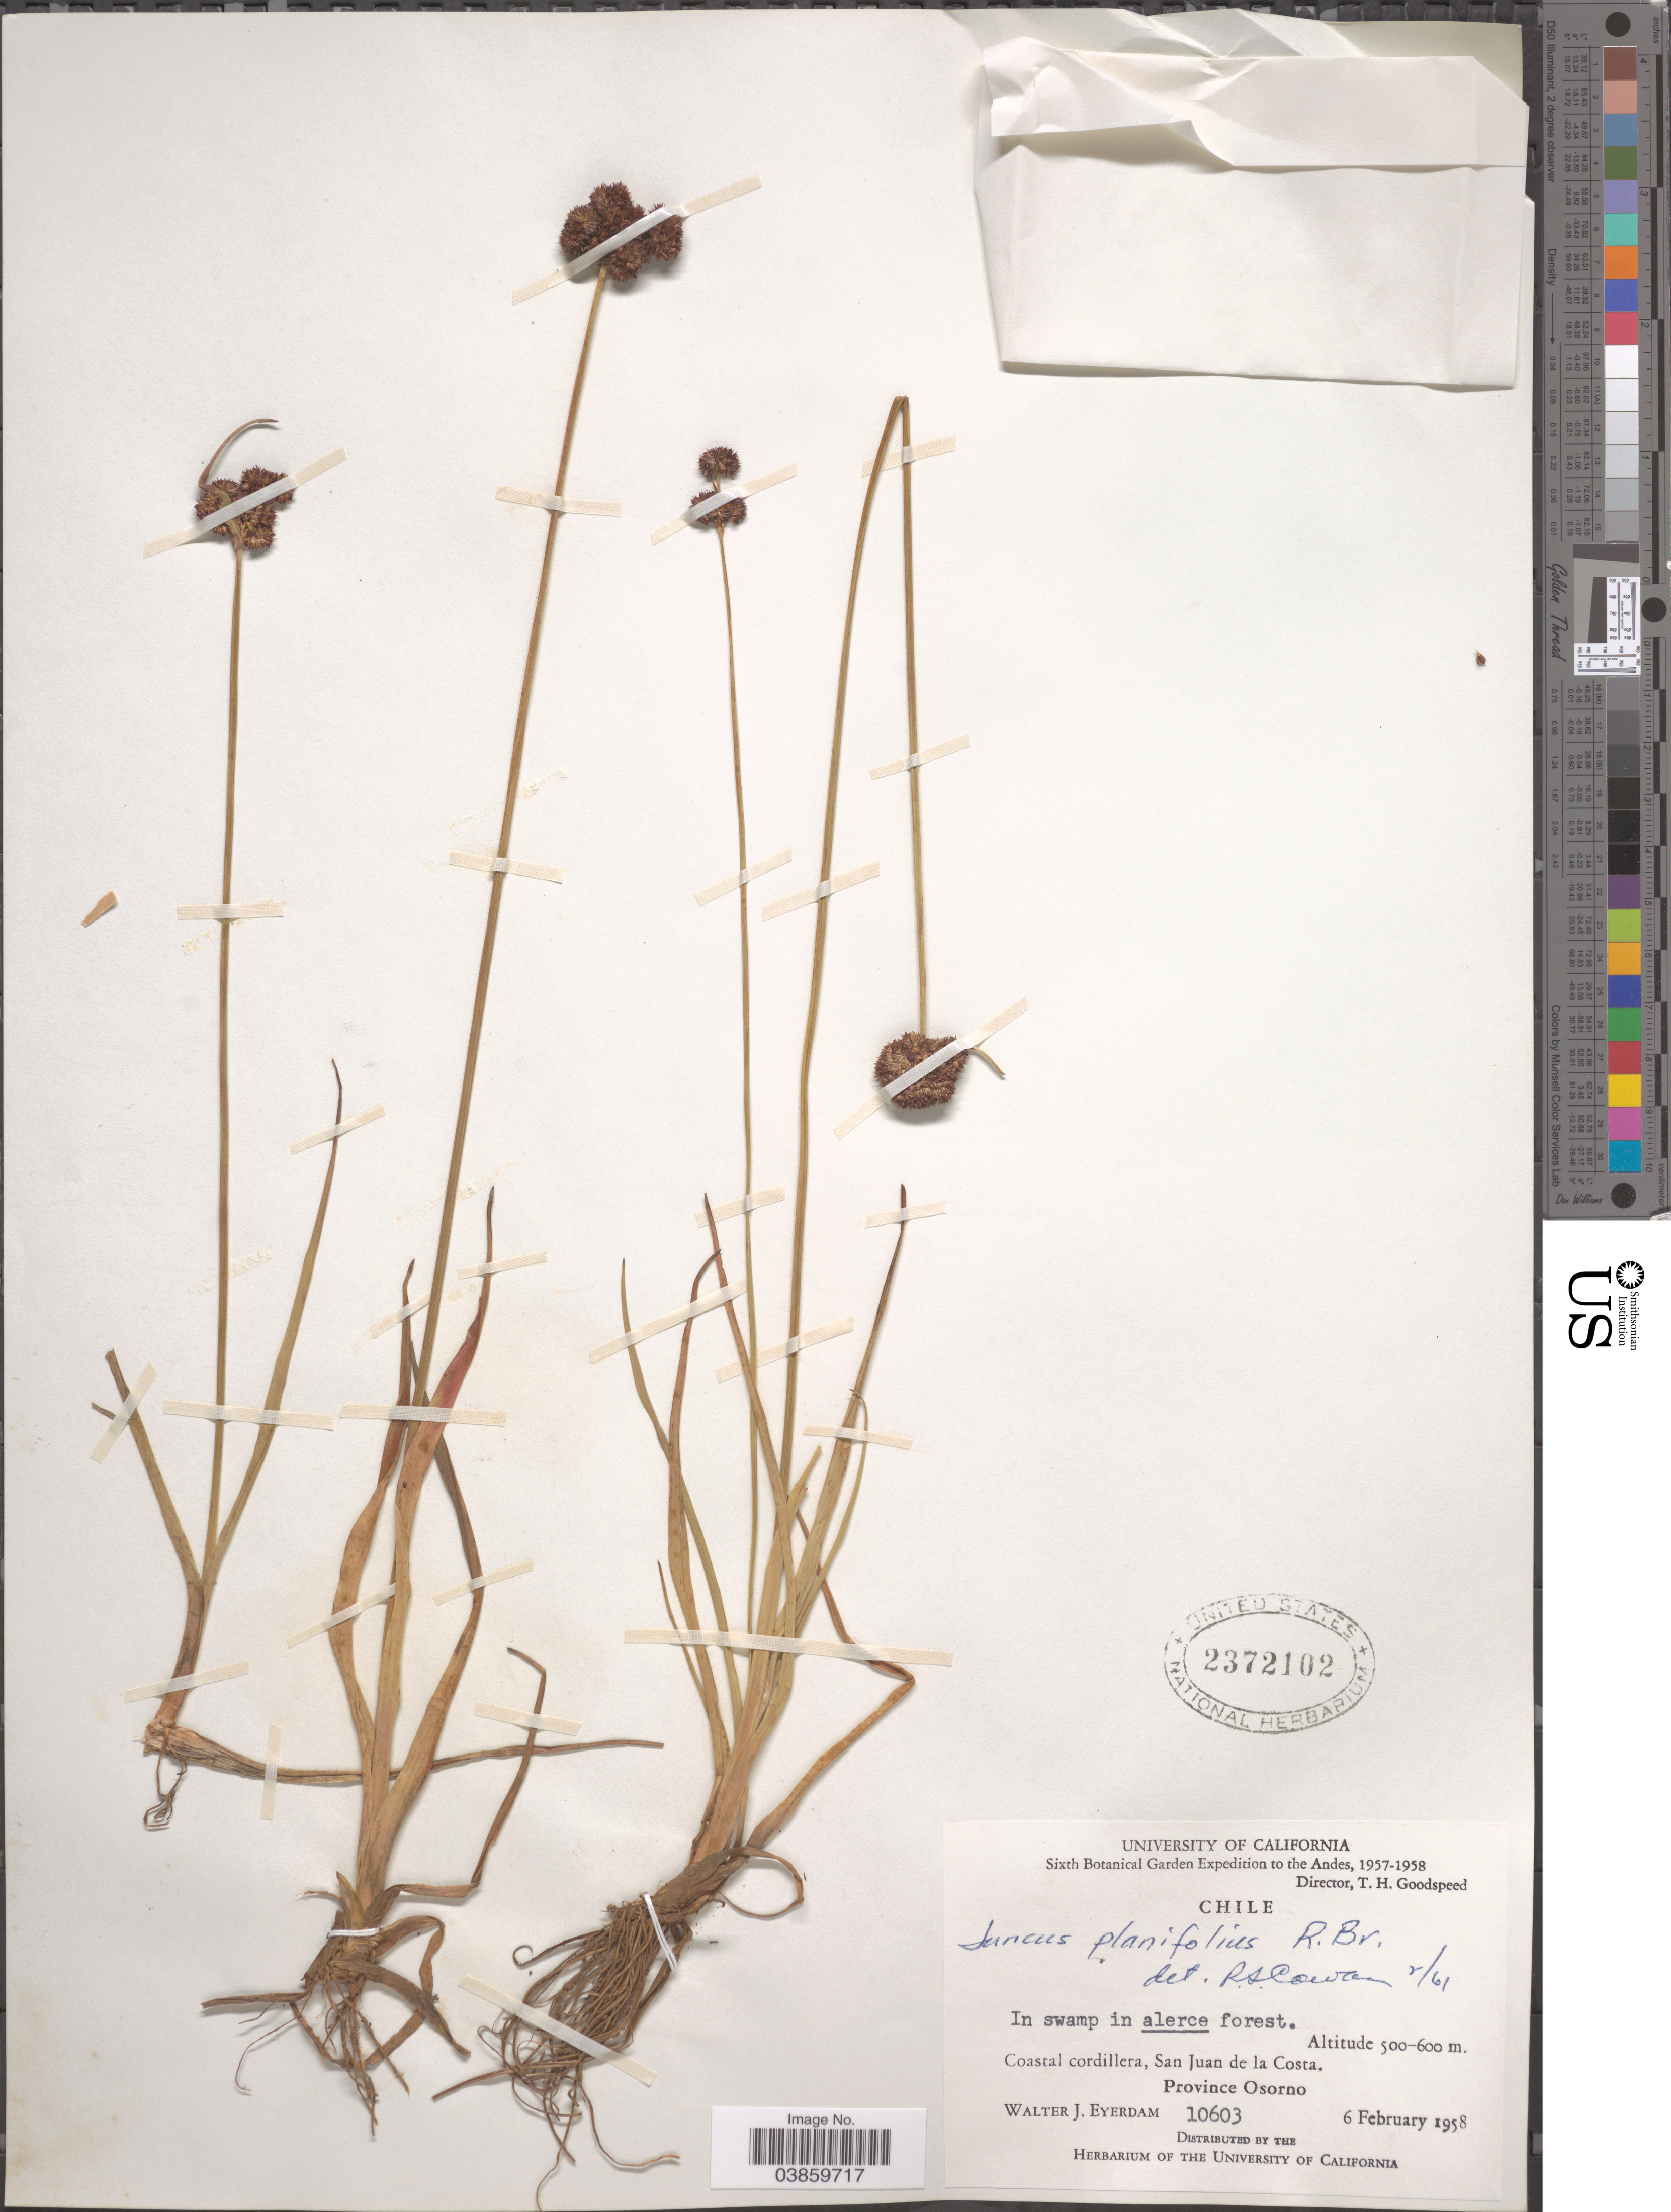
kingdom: Plantae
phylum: Tracheophyta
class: Liliopsida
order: Poales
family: Juncaceae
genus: Juncus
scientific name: Juncus planifolius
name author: R. Br.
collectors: W. J. Eyerdam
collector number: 10603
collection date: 1958-02-06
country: Chile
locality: The Andes. Coastal cordillera, San Juan de la Costa. Province Osorno.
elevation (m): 500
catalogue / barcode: US 2372102